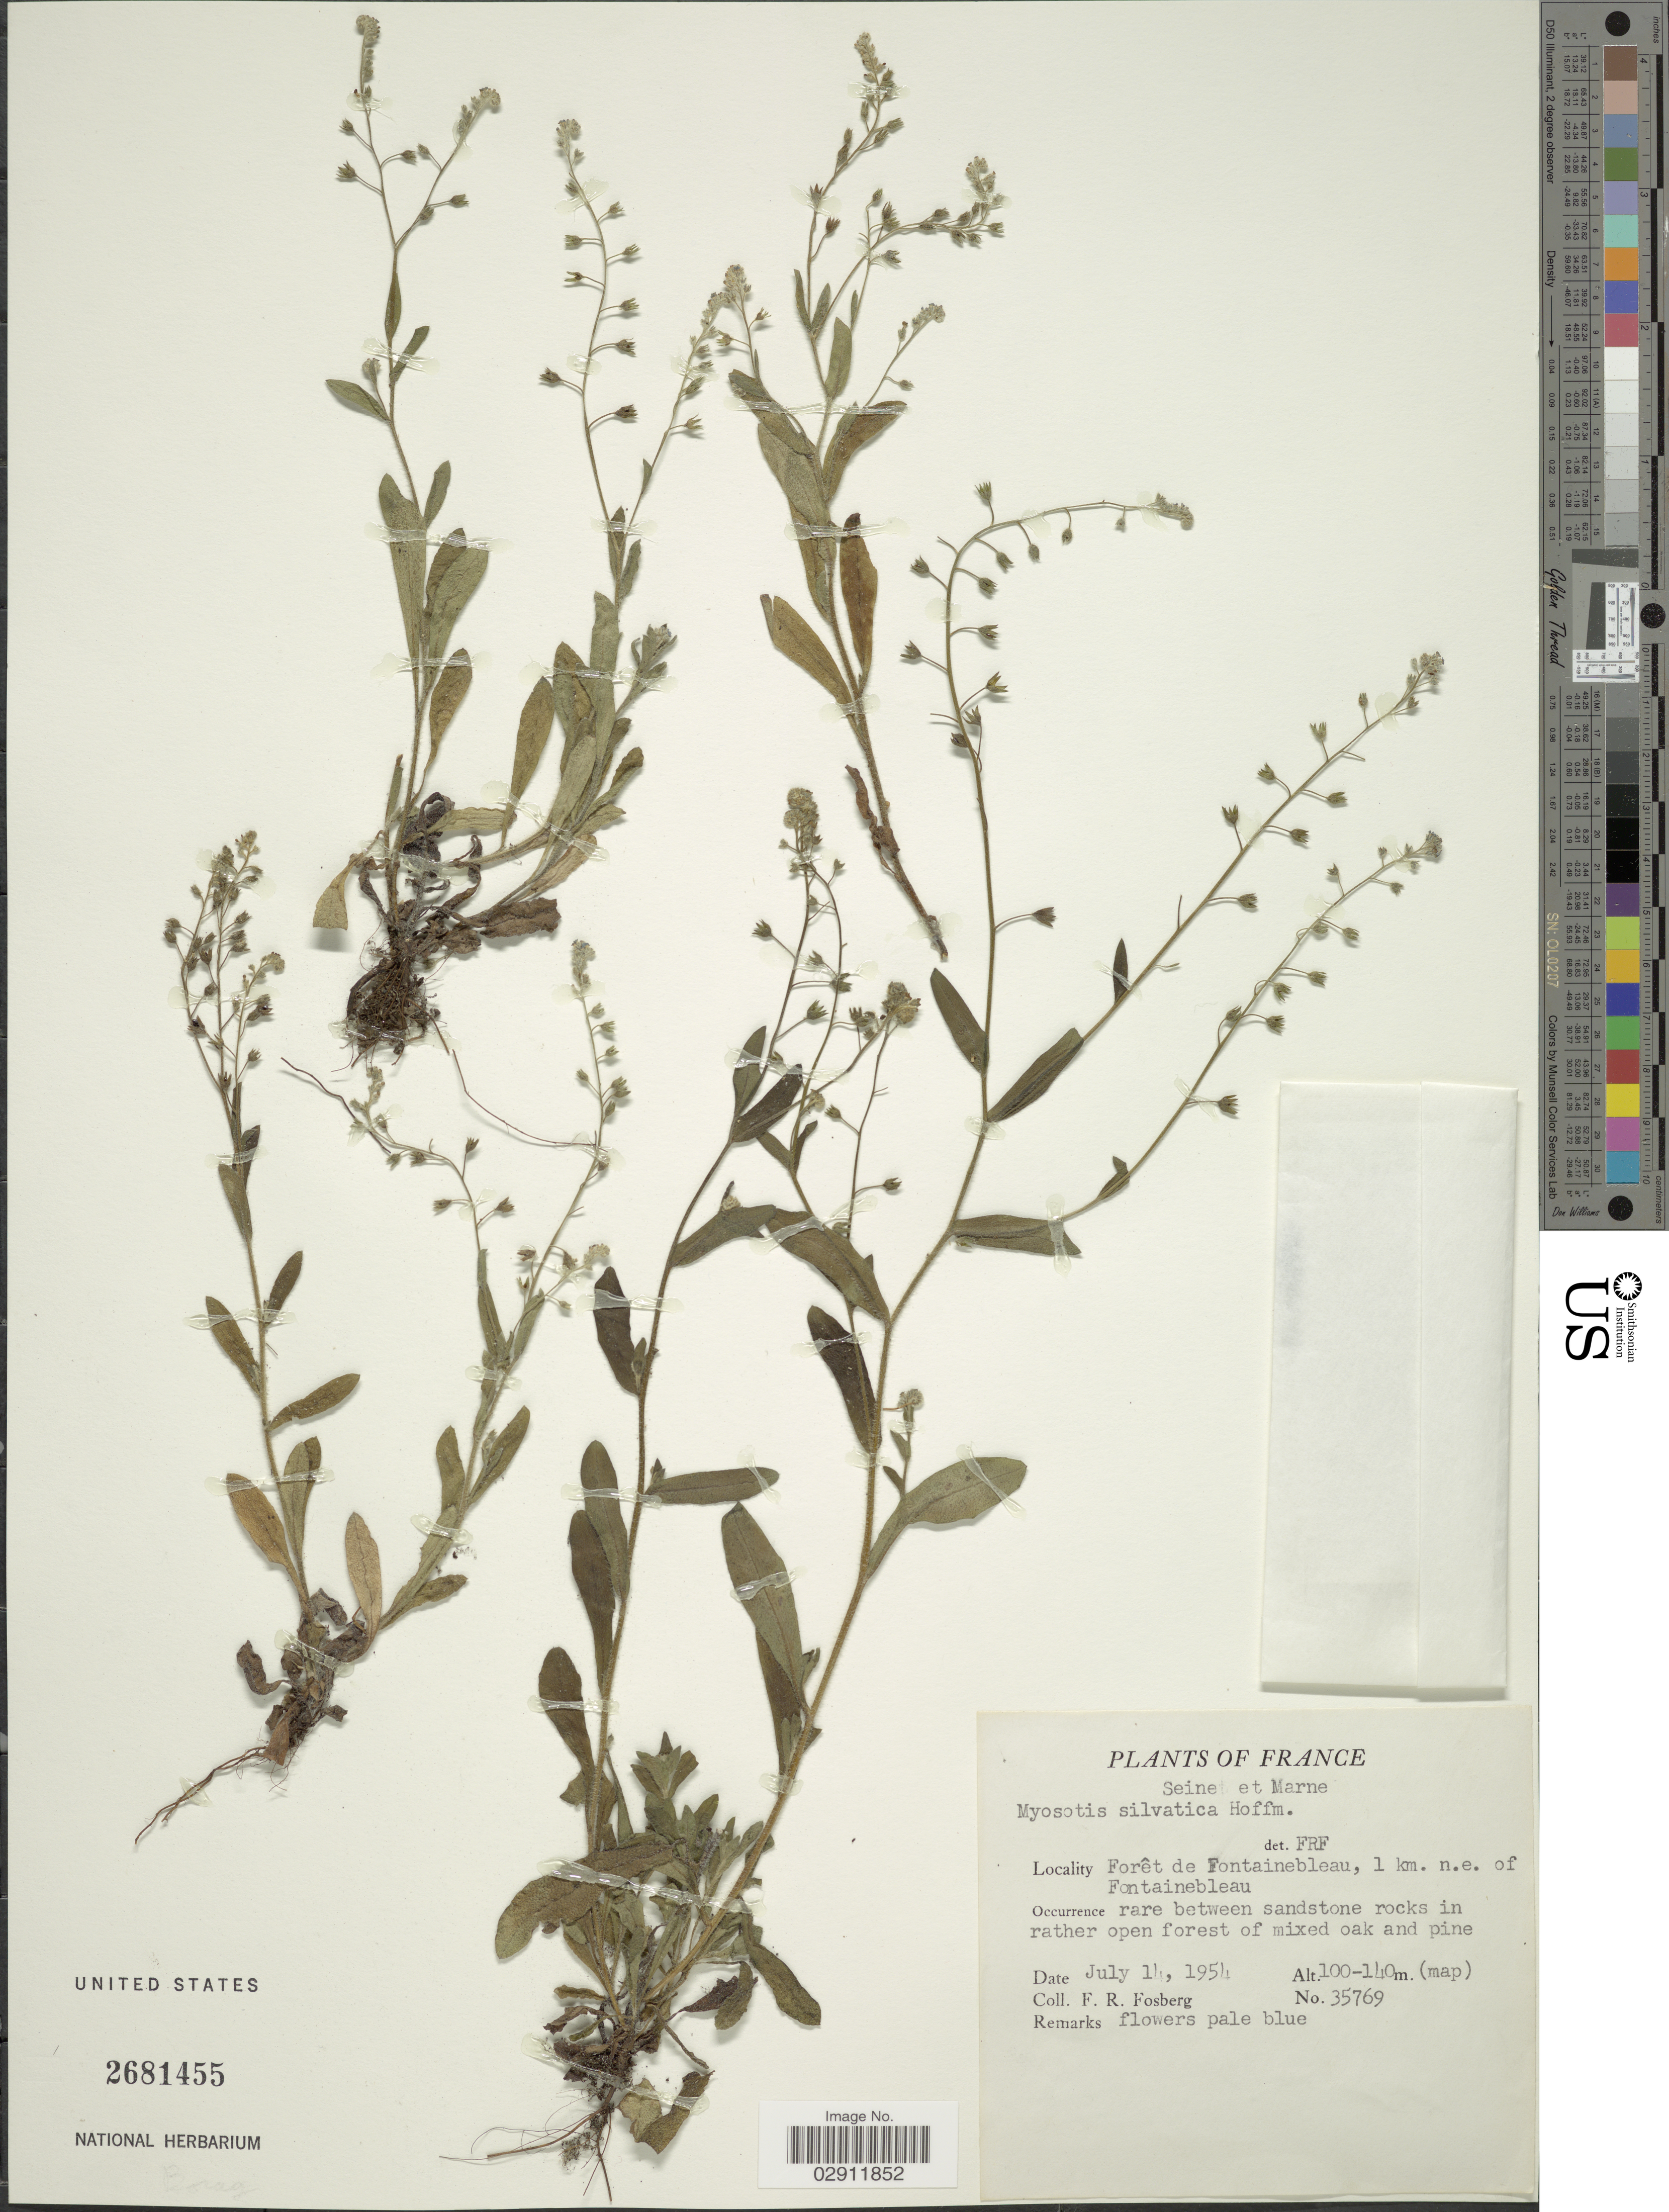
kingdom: Plantae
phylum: Tracheophyta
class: Magnoliopsida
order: Boraginales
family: Boraginaceae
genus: Myosotis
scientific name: Myosotis sylvatica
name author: Ehrh. ex Hoffm.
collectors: F. R. Fosberg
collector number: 35769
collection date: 1954-07-14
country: France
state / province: Île-de-France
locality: Seine et Marne. Forêt de Fointainebleau, 1 km. n.e. of Fontainebleau.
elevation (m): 100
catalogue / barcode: US 2681455